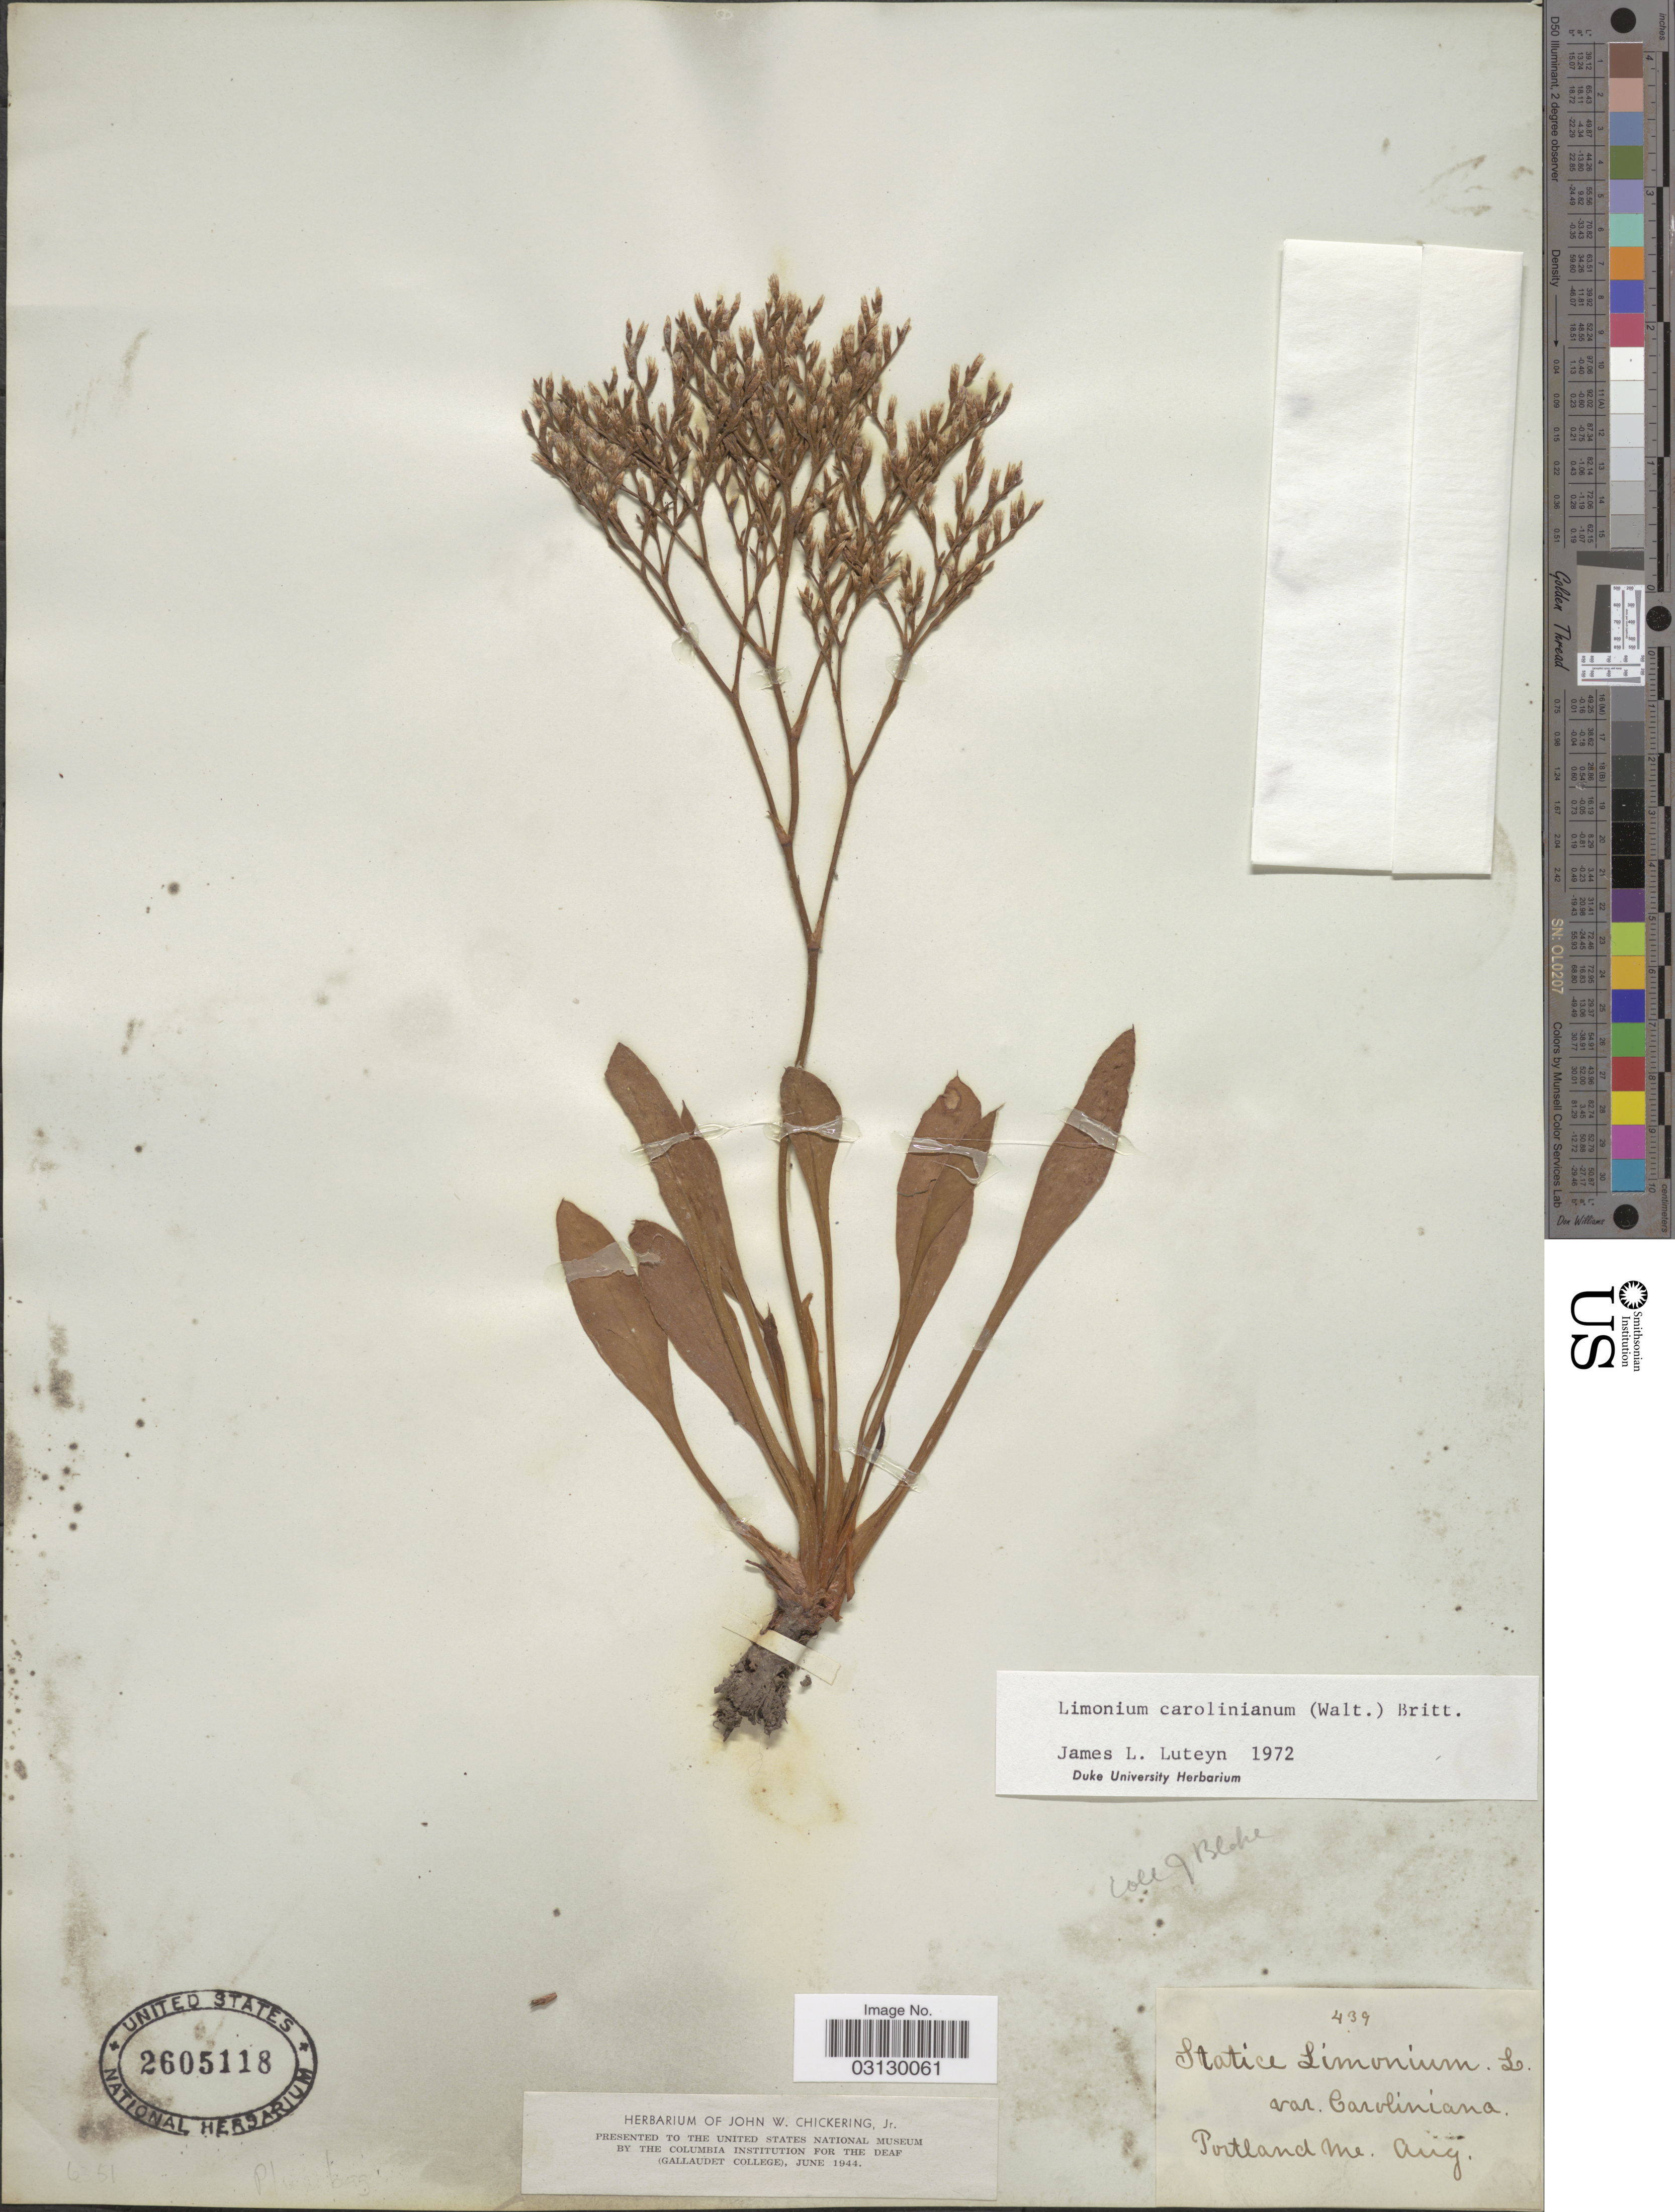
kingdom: Plantae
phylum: Tracheophyta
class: Magnoliopsida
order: Caryophyllales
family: Plumbaginaceae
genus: Limonium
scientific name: Limonium carolinianum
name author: (Walter) Britton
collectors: J. Blake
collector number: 439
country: United States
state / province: Maine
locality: Portland.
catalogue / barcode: US 2605118